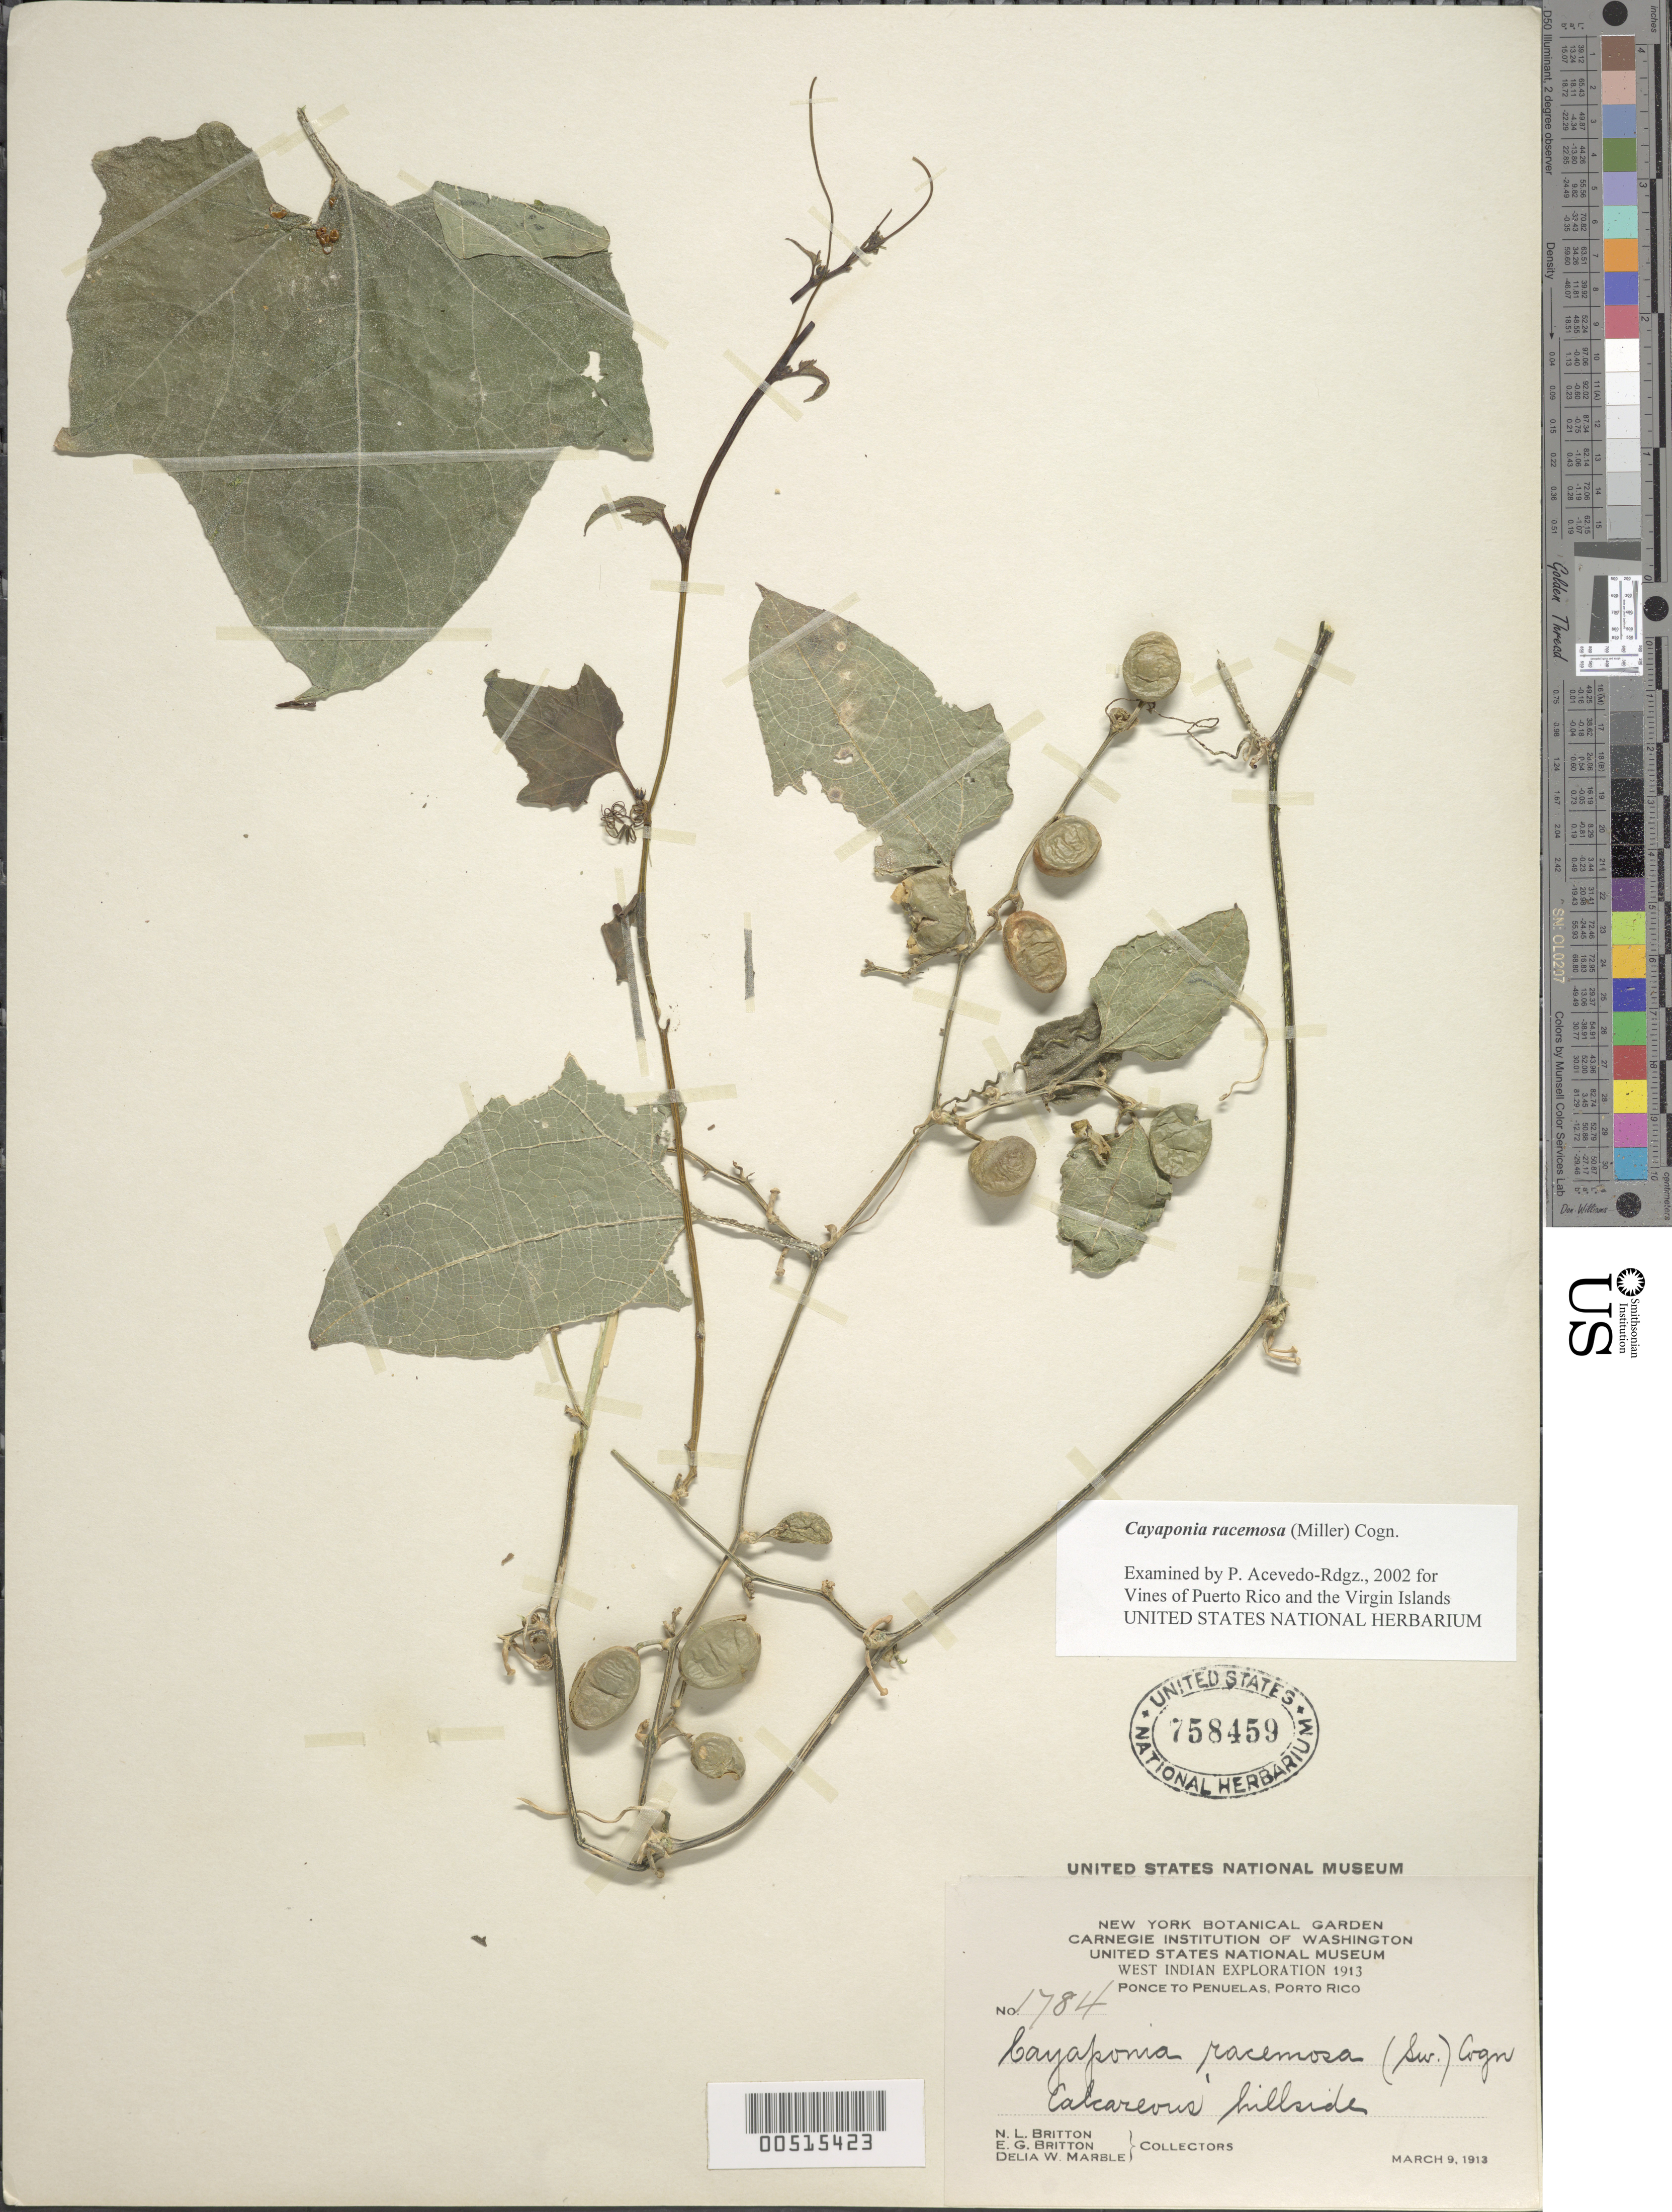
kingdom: Plantae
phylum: Tracheophyta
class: Magnoliopsida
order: Cucurbitales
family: Cucurbitaceae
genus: Cayaponia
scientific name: Cayaponia racemosa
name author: (Mill.) Cogn.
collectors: Britton, --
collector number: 1784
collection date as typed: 09 Mar 1913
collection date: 1913-03-09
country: Puerto Rico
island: Greater Antilles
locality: Ponce to Peñuelas. Calcareous hillside.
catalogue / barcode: US 758459